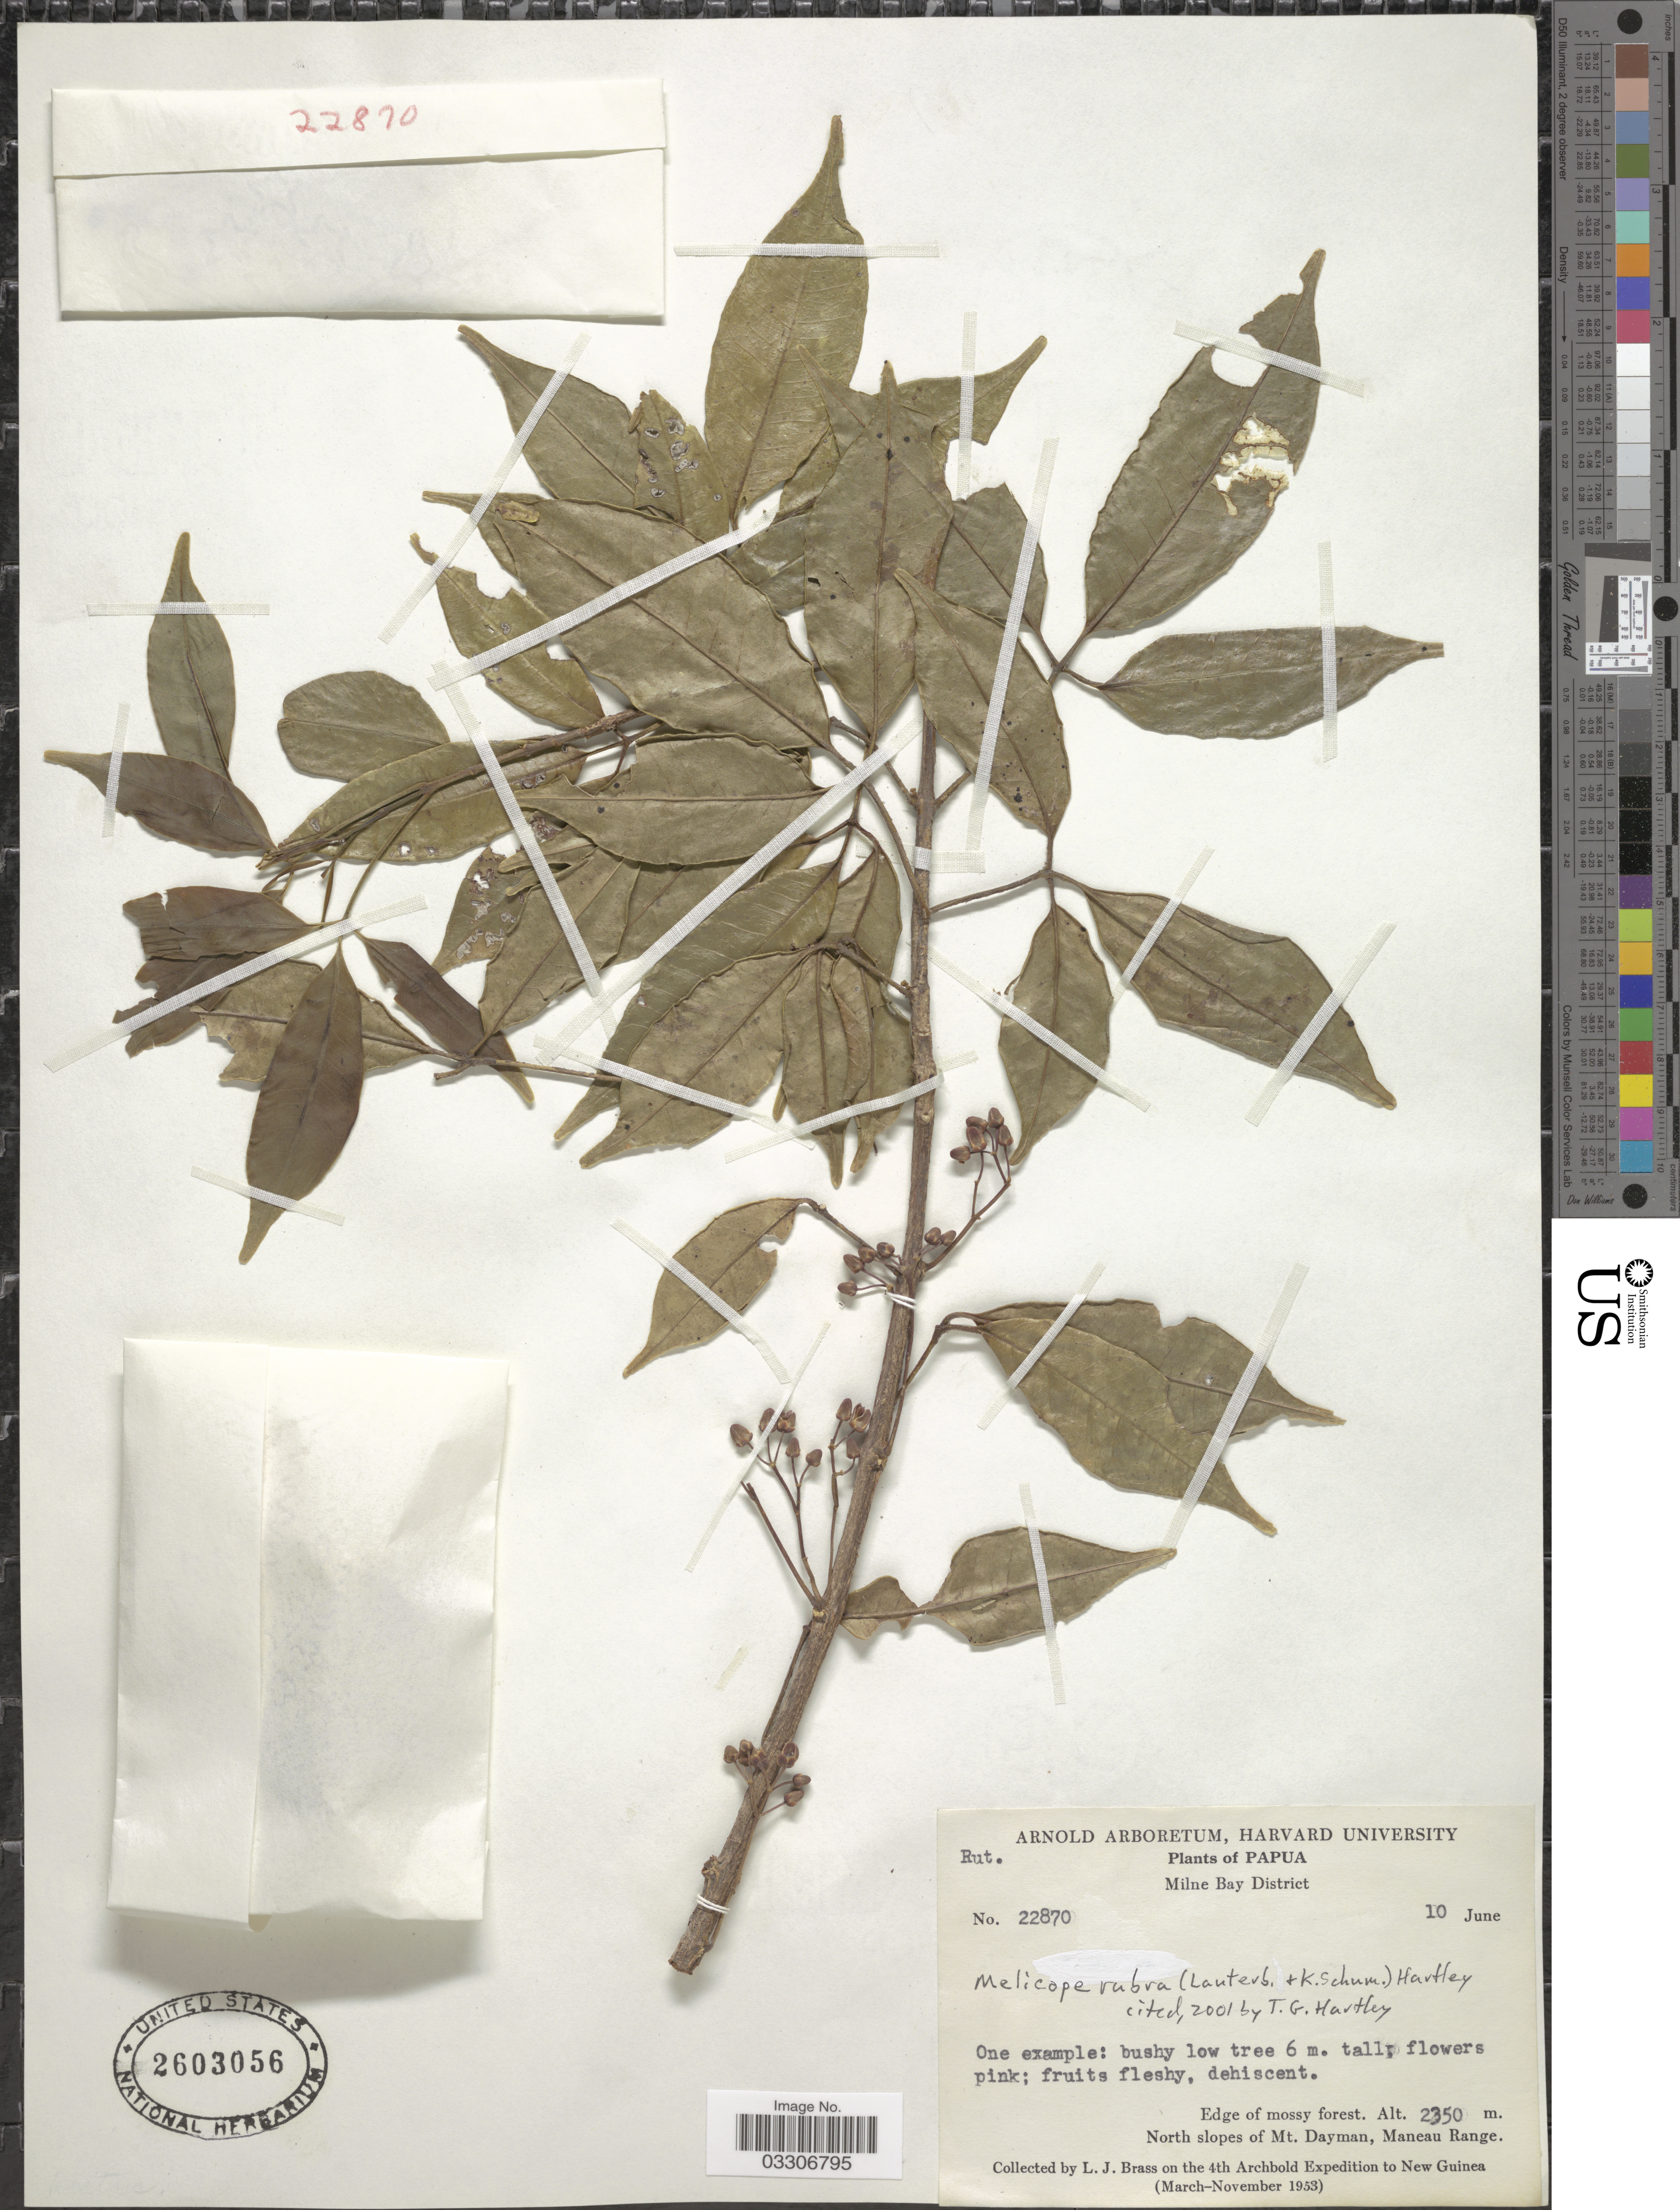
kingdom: Plantae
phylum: Tracheophyta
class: Magnoliopsida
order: Sapindales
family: Rutaceae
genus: Melicope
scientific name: Melicope rubra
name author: (Lauterb. & K. Schum.) T.G. Hartley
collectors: L. J. Brass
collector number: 22870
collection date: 1953-06-10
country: Papua New Guinea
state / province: Milne Bay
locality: Papua. North slopes of Mt. Dayman, Maneau Range. New Guinea.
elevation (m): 2350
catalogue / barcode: US 2603056